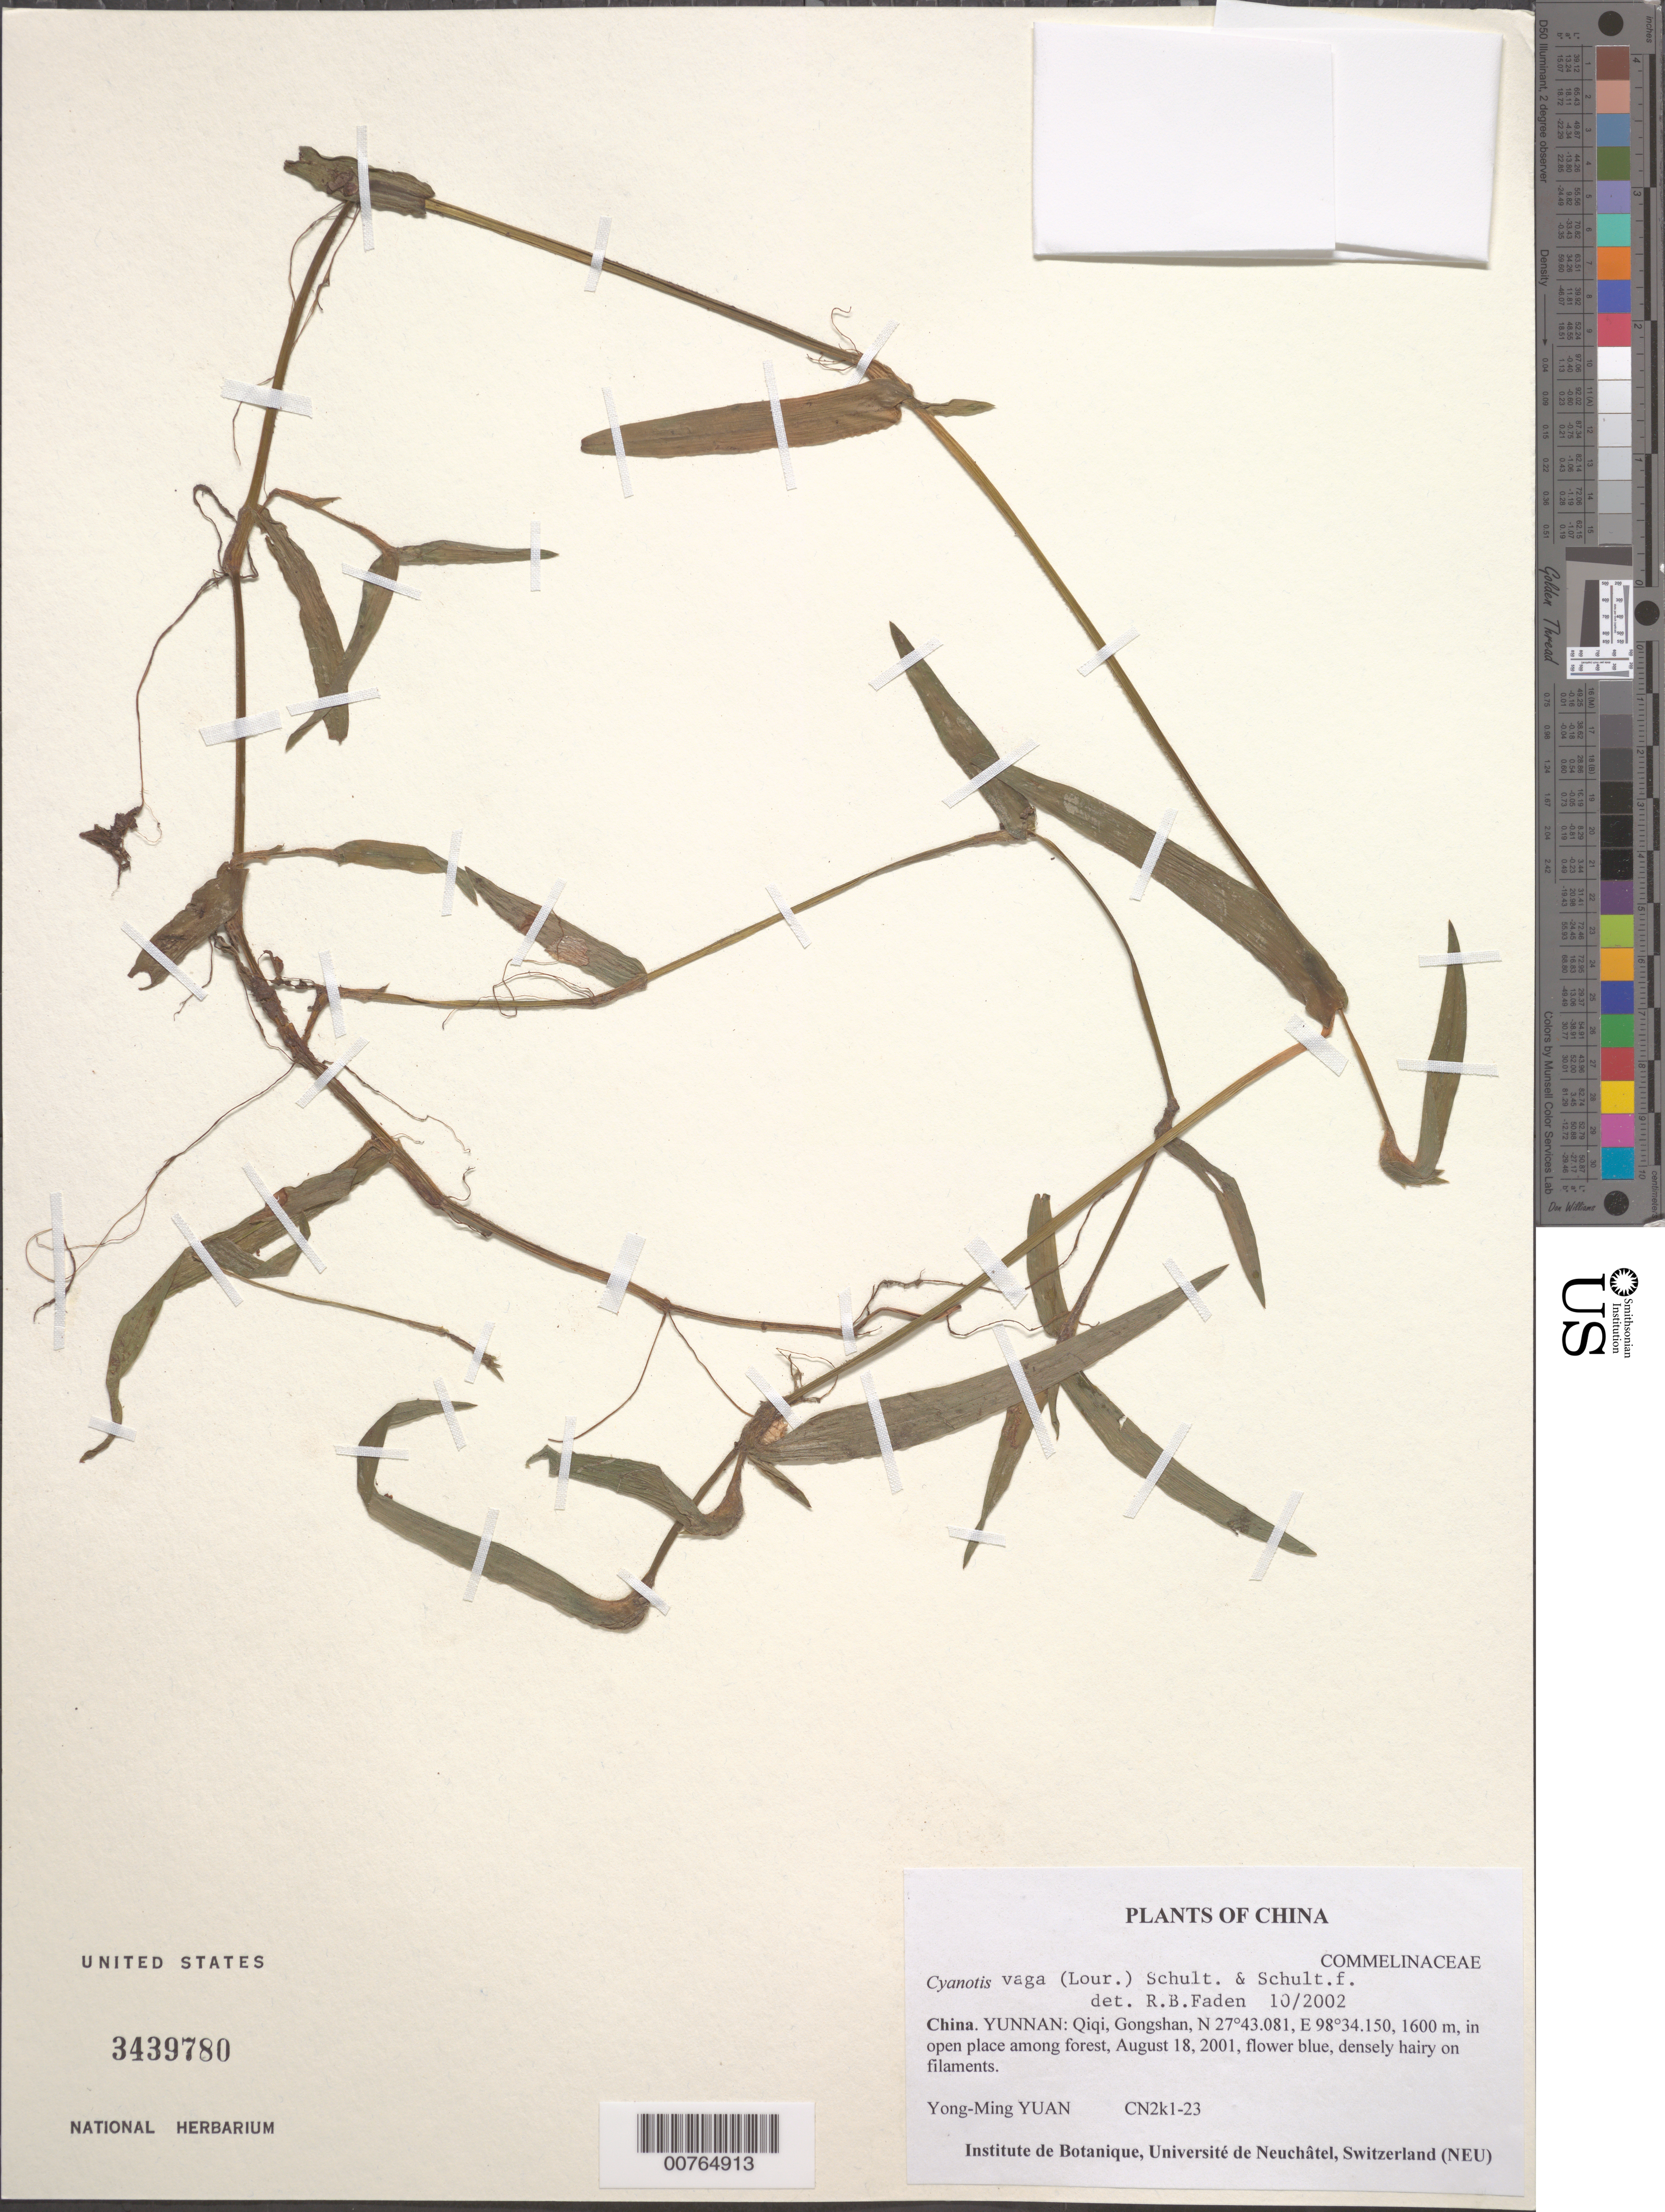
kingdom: Plantae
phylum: Tracheophyta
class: Liliopsida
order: Commelinales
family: Commelinaceae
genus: Cyanotis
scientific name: Cyanotis vaga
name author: (Lour.) Schult. & Schult. f.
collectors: Y. M. Yuan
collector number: CN2k1-23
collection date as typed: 18 Aug 2001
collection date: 2001-08-18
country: China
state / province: Yunnan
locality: Qiqi, Gongshan.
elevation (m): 1600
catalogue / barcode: US 3439780